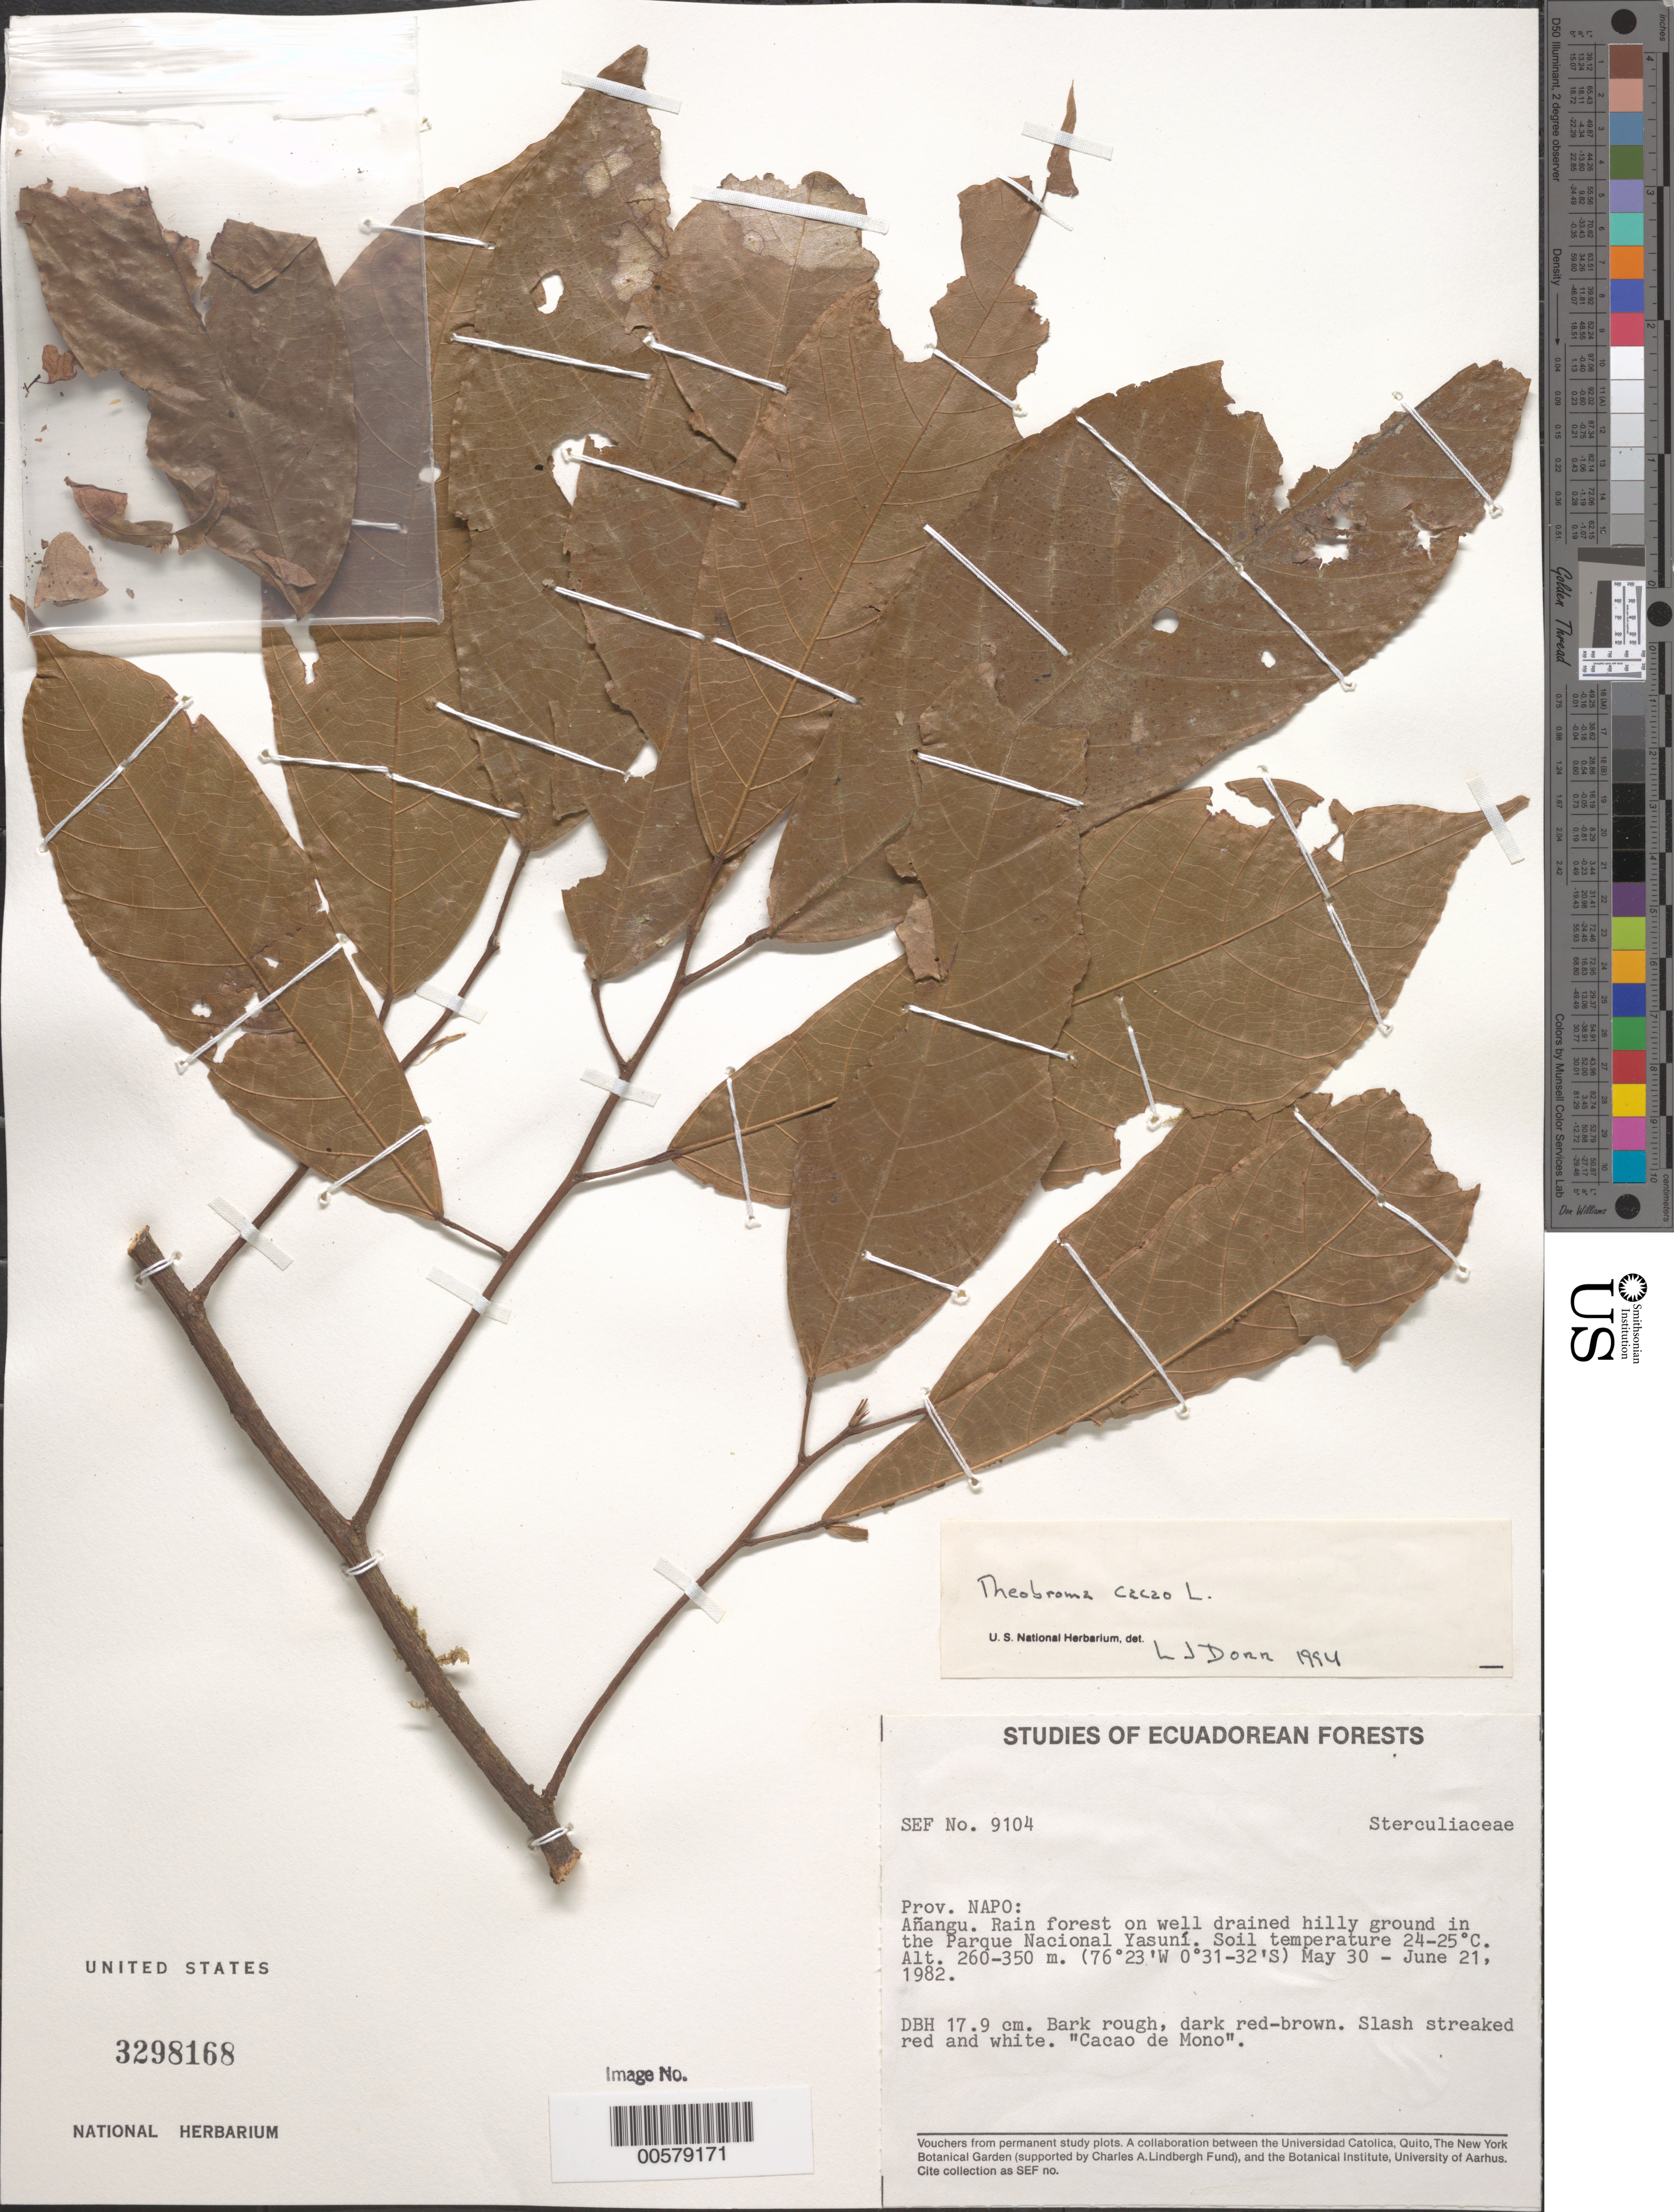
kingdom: Plantae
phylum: Tracheophyta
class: Magnoliopsida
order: Malvales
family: Malvaceae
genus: Theobroma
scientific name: Theobroma cacao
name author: L.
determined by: Dorr, L. J., (BOT), Smithsonian Institution - National Museum of Natural History (UNITED STATES)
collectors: SEF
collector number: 9104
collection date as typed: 30 May 1982 to 21 Jun 1982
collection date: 1982-05-30/1982-06-21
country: Ecuador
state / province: Napo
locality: Añangu, rain forest on well drained hilly ground in the Parque Nacional Yasuní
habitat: Soil temperature 24-25°C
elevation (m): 260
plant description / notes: Common name: Cacao de Mono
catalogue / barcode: US 3298168